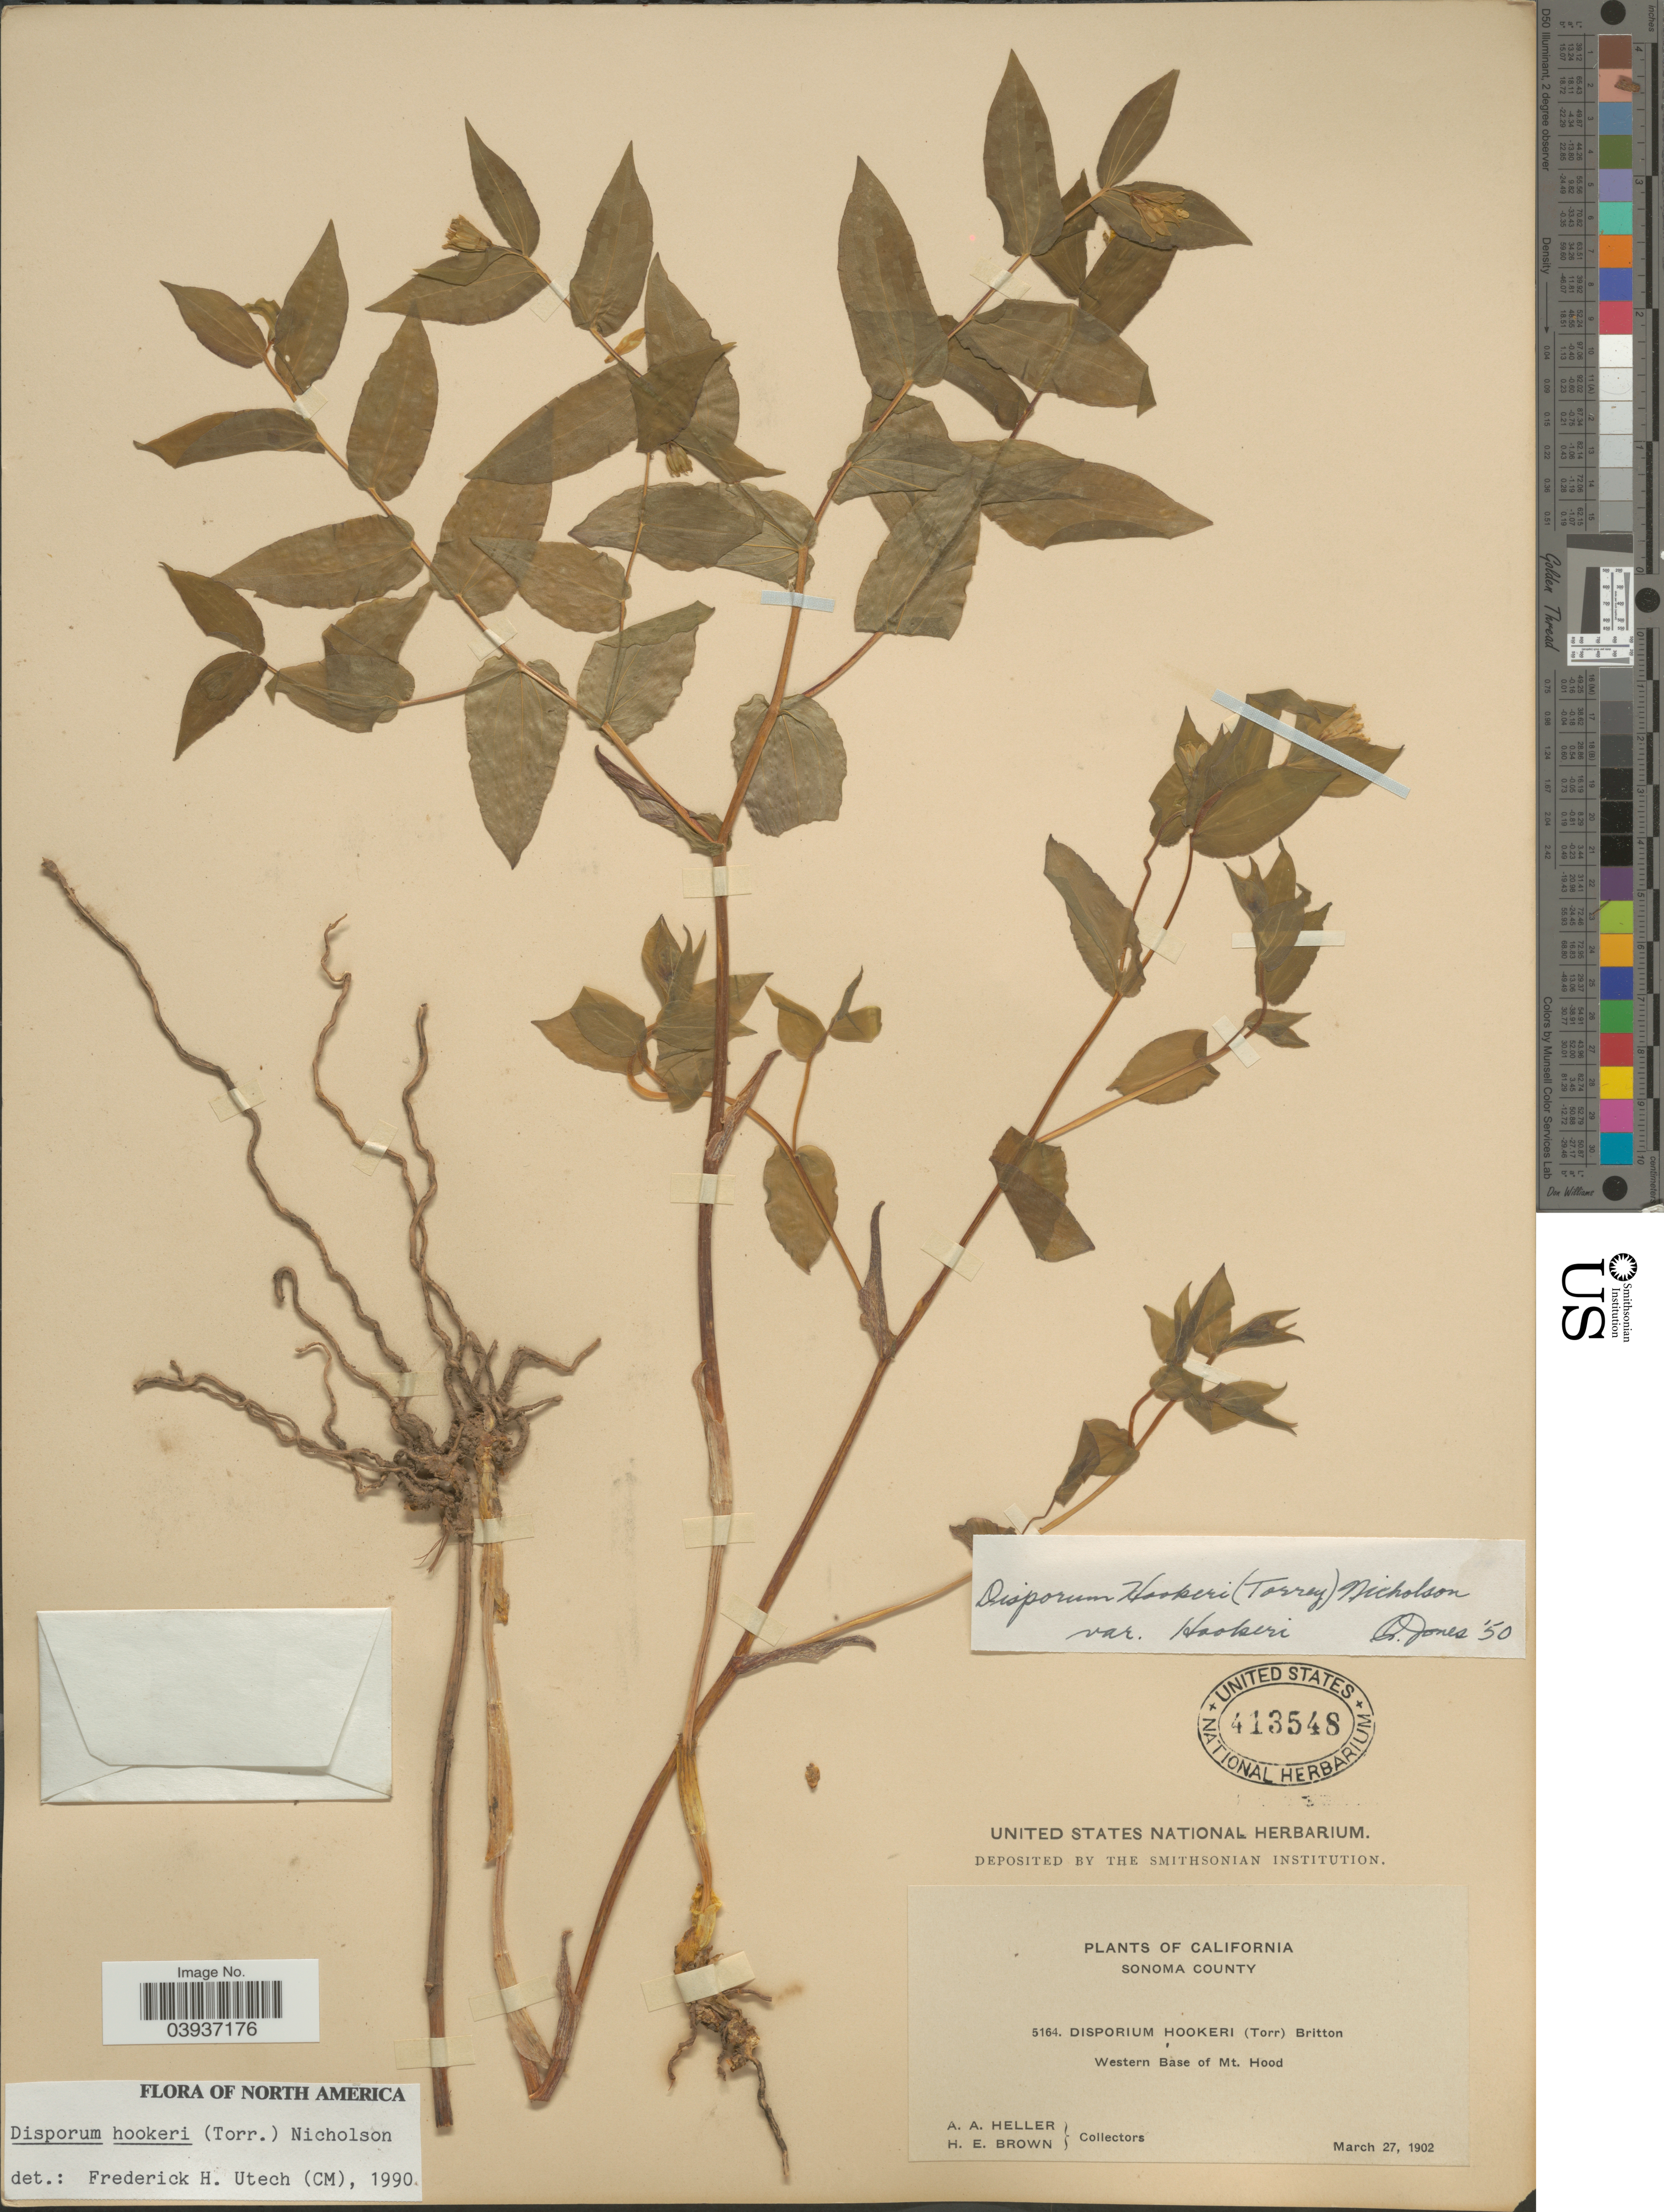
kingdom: Plantae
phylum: Tracheophyta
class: Liliopsida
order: Liliales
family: Colchicaceae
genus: Disporum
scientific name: Disporum hookeri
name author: (Torr.) G. Nicholson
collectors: A. A. Heller & H. E. Brown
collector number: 5164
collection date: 1902-03-27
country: United States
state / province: California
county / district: Sonoma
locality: Sonoma County. Western Base of Mt. Hood.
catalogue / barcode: US 413548